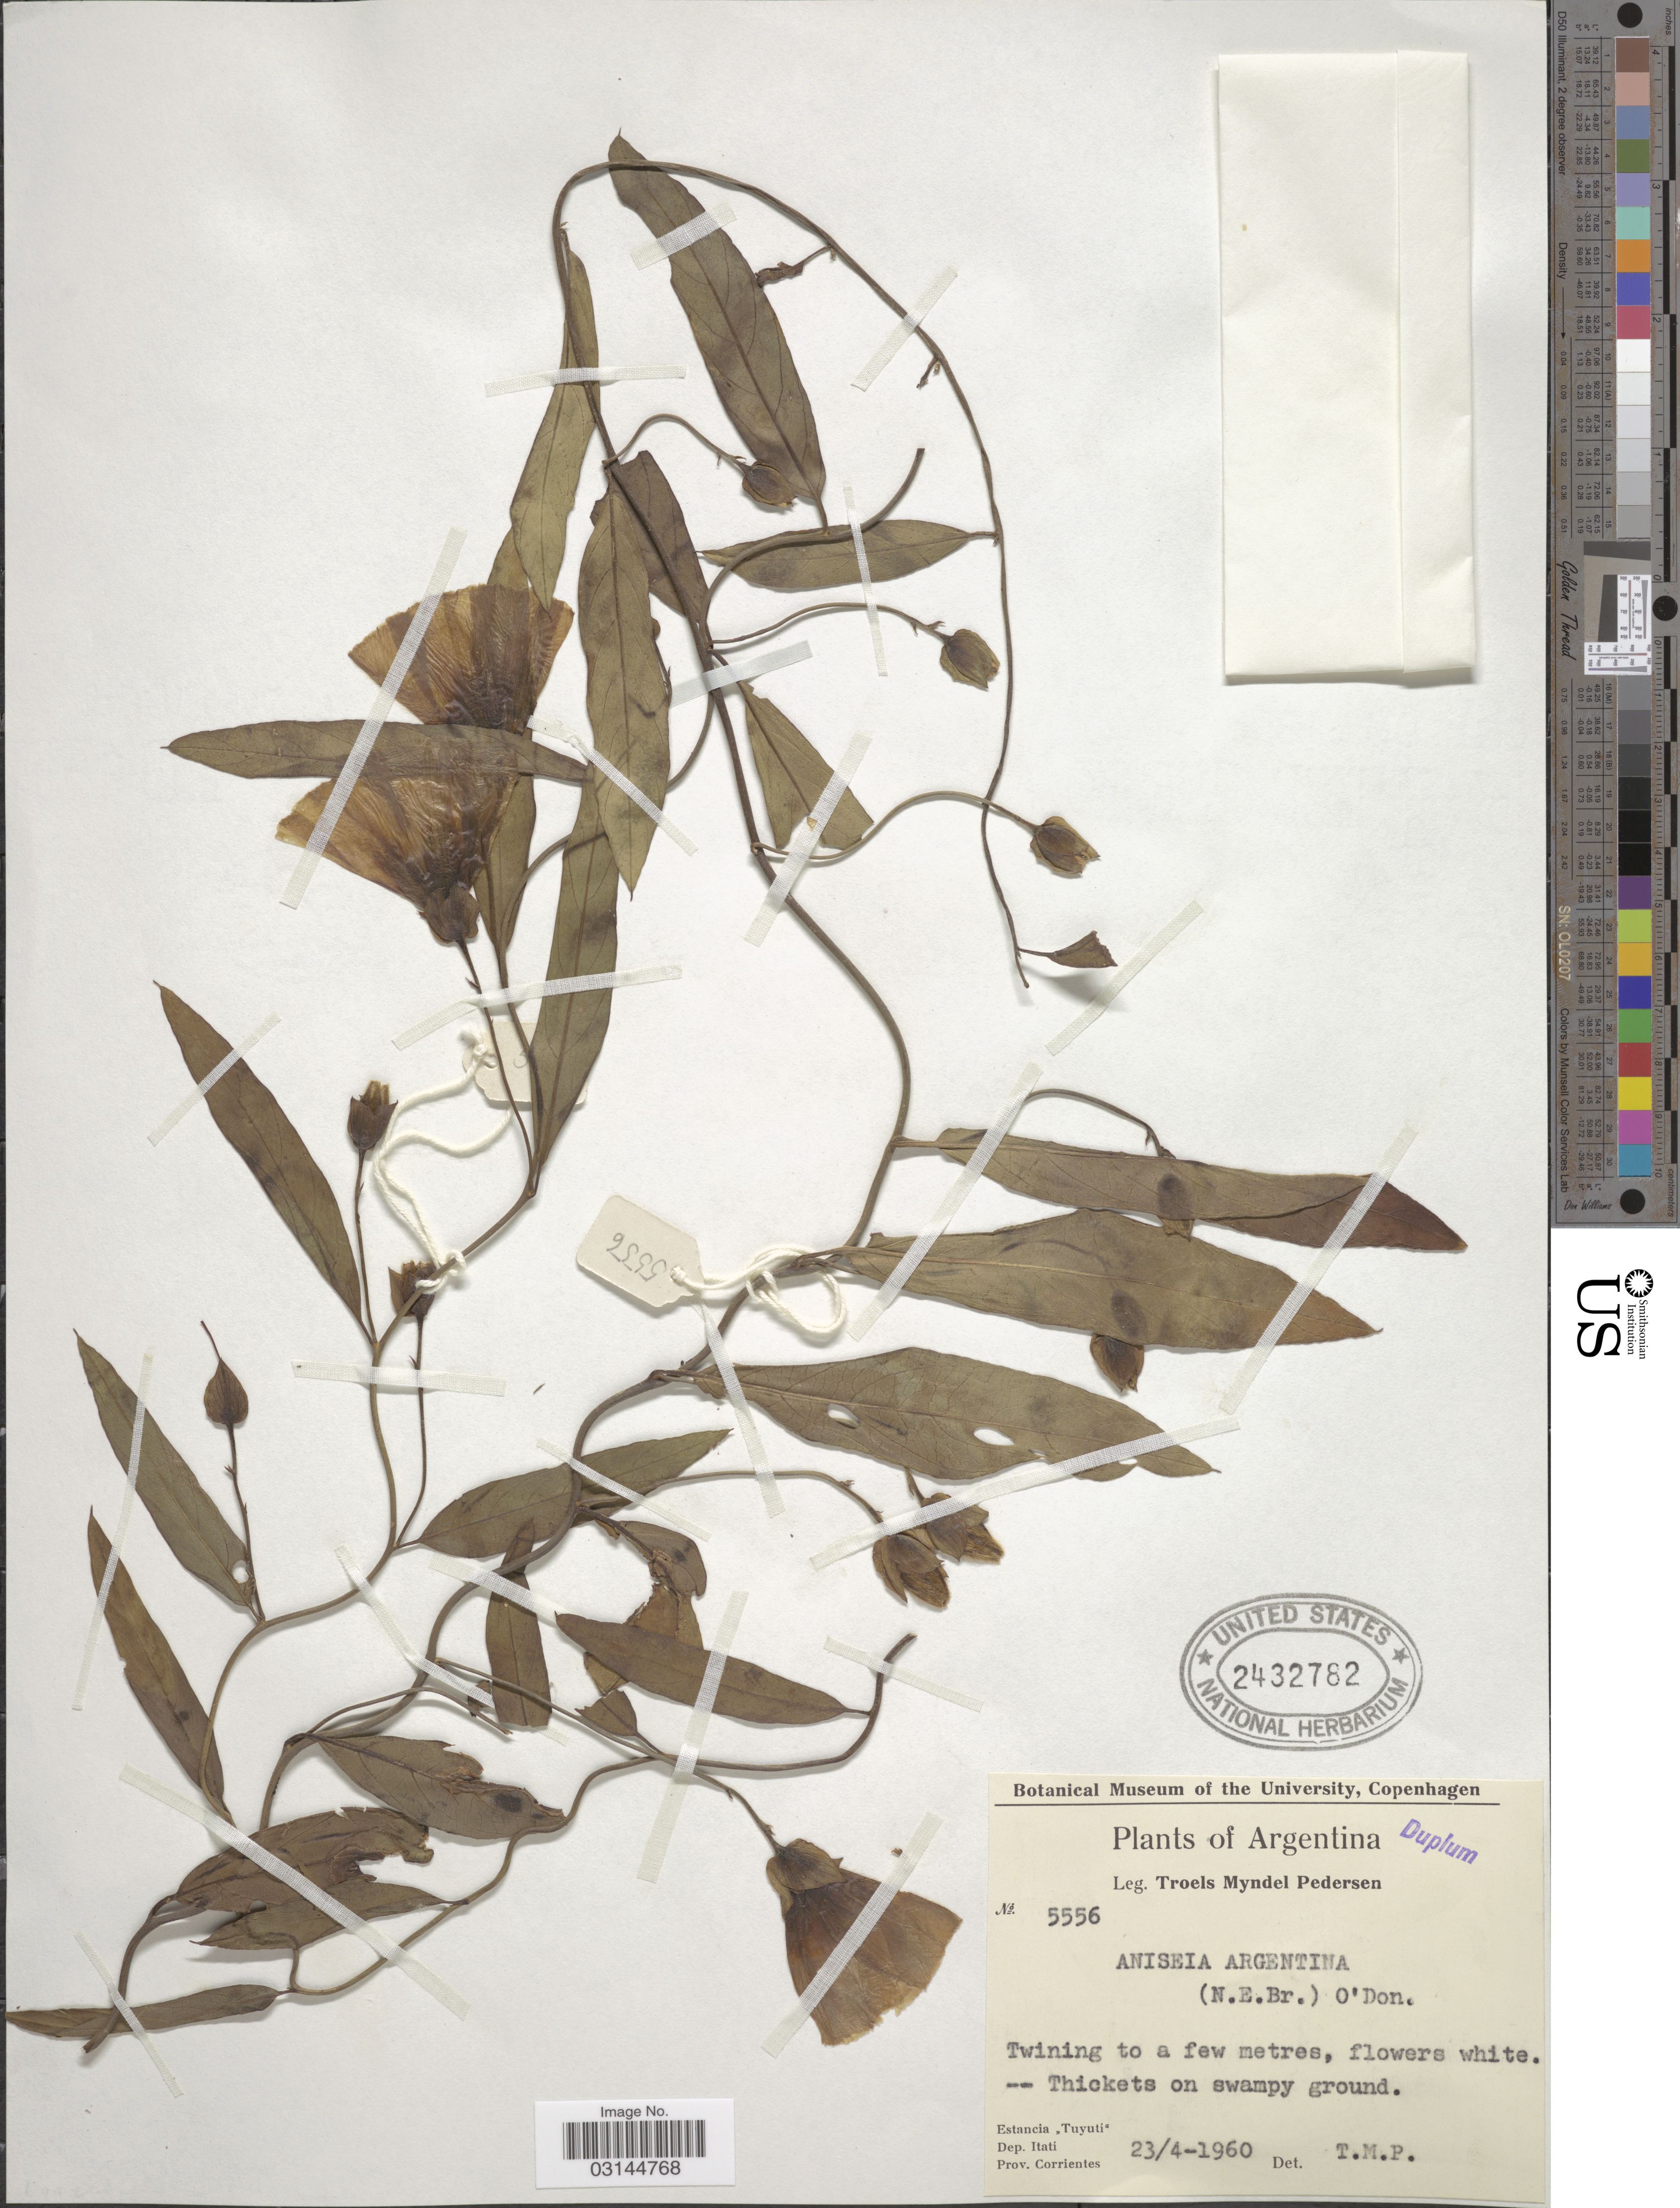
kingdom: Plantae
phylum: Tracheophyta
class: Magnoliopsida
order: Solanales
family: Convolvulaceae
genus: Aniseia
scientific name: Aniseia argentina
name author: (N.E. Br.) O'Donell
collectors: T. Pederson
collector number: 5556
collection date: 1960-04-23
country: Argentina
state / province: Corrientes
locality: Estancia "Tuyuti", Dept. Itati.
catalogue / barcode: US 2432782